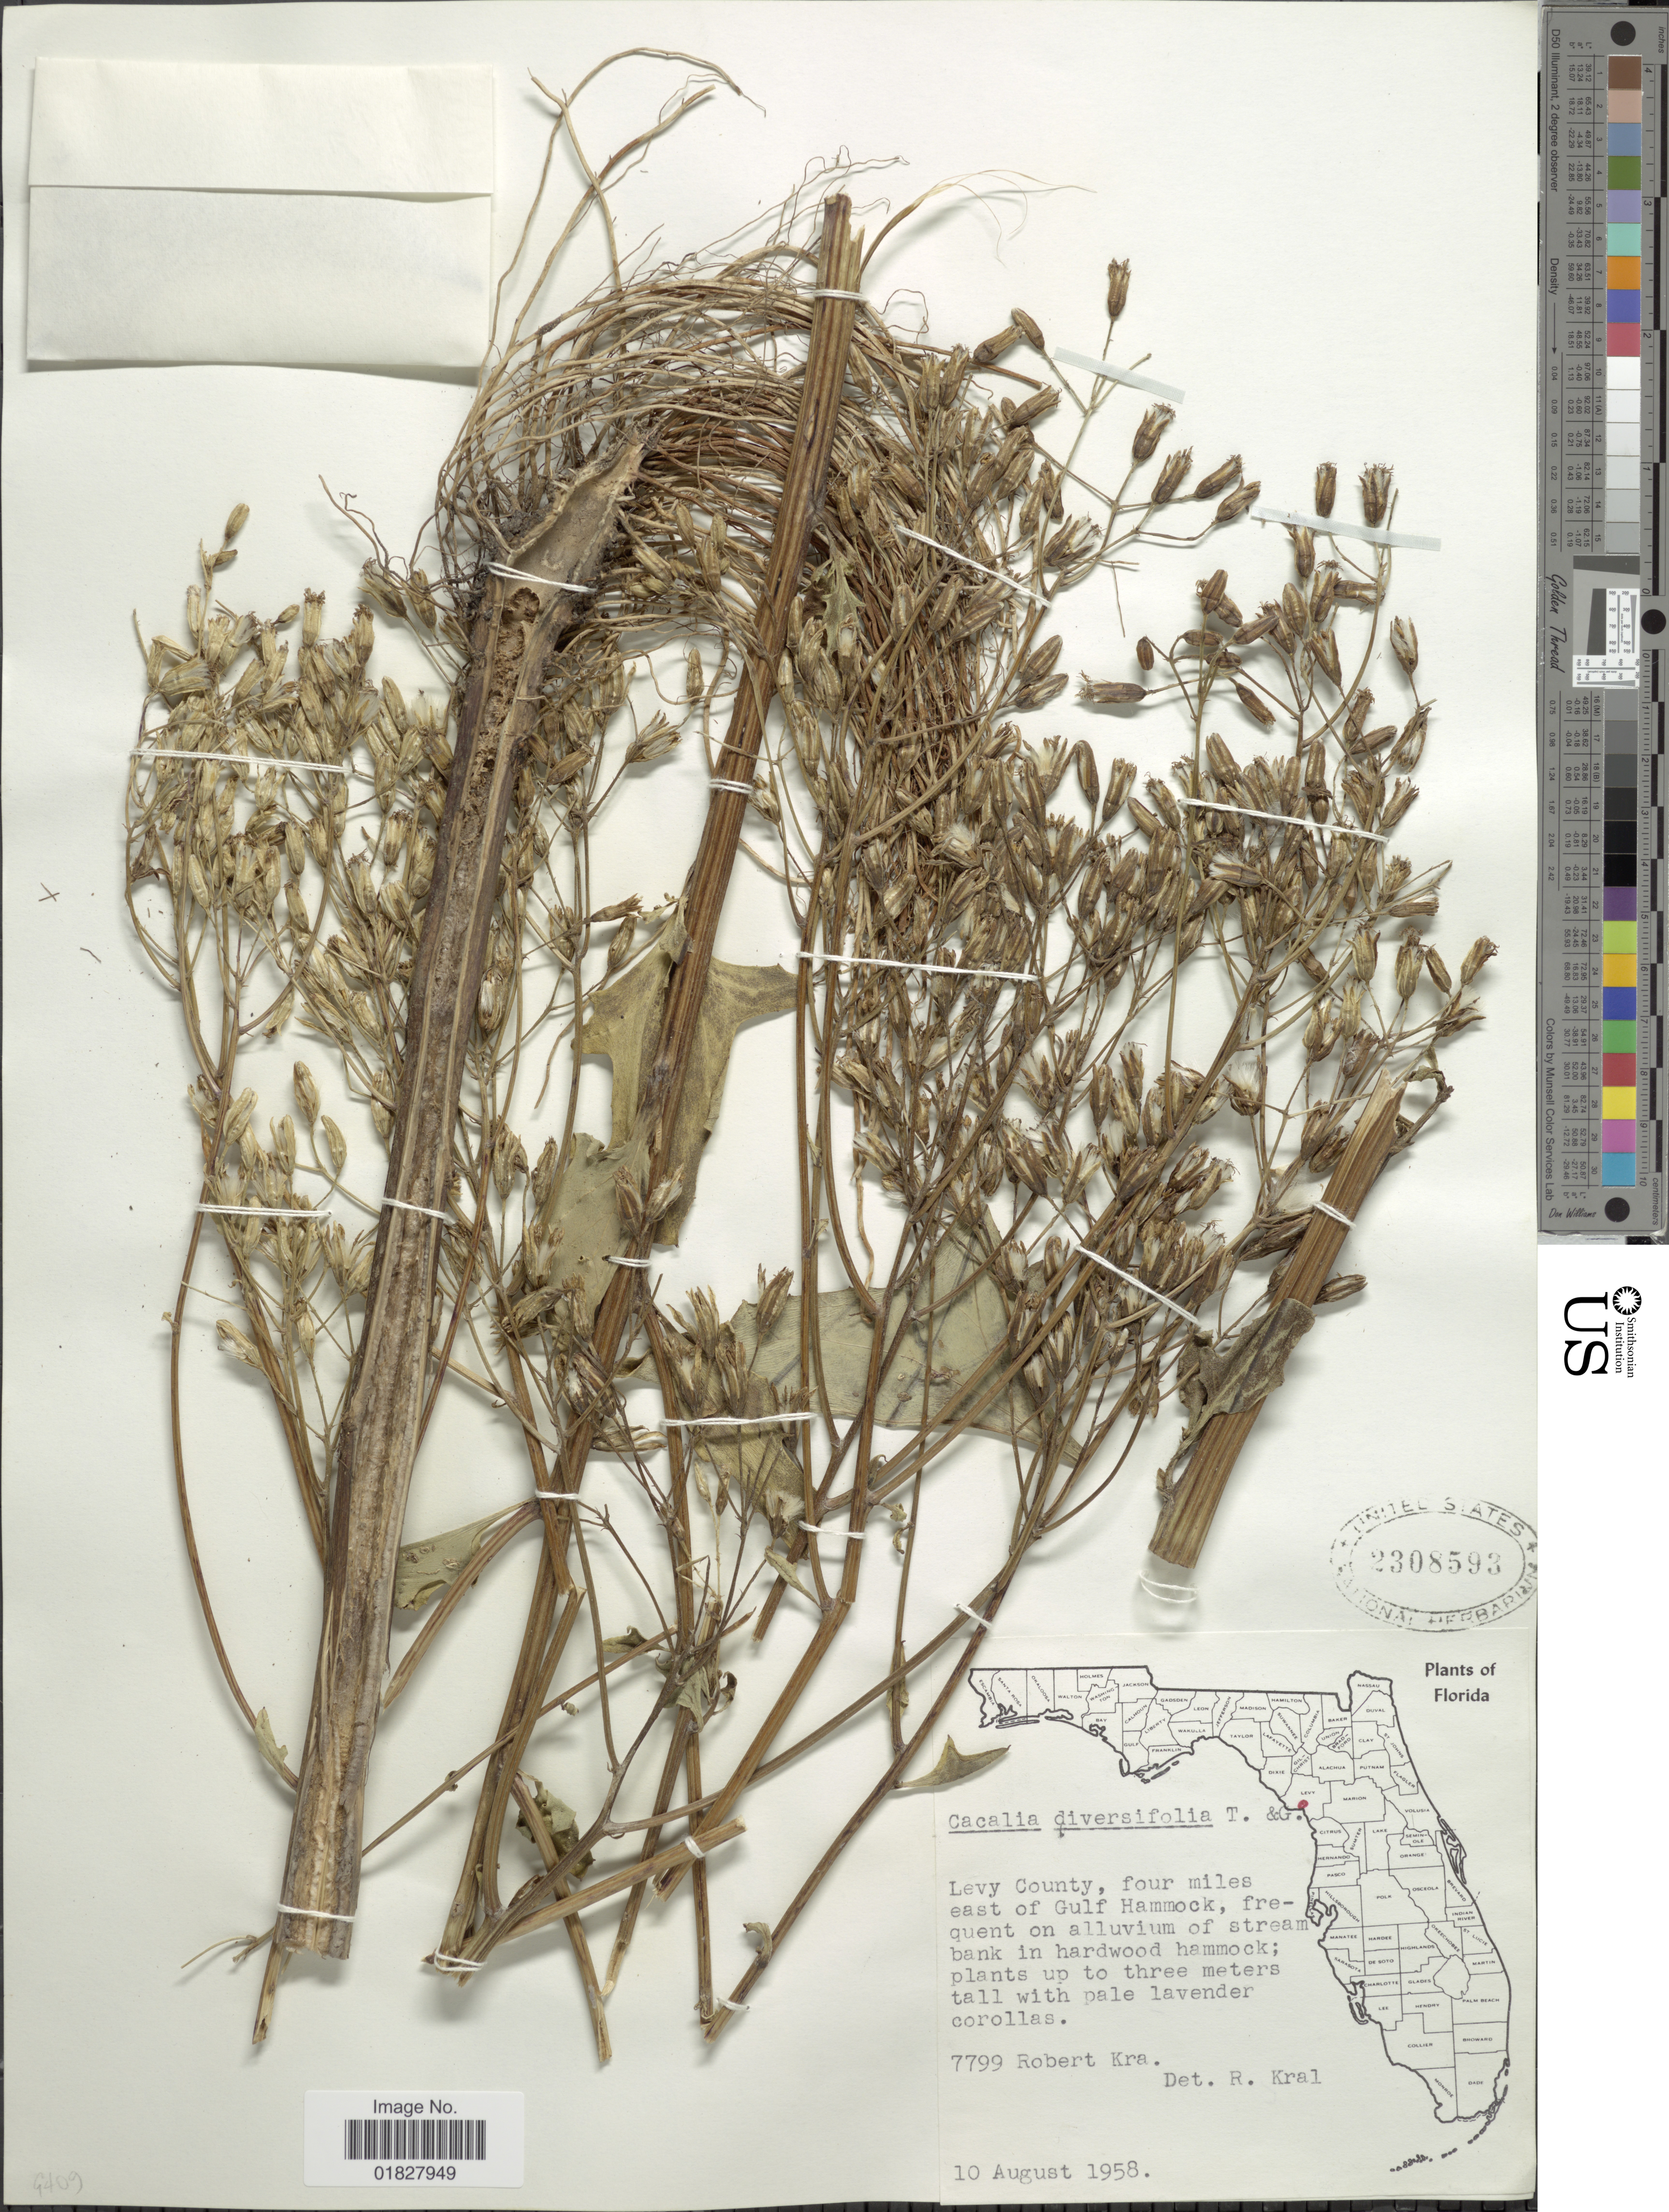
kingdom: Plantae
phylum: Tracheophyta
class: Magnoliopsida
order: Asterales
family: Asteraceae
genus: Arnoglossum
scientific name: Arnoglossum diversifolium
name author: (Torr. & A. Gray) H. Rob.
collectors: R. Kral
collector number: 7799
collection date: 1958-08-10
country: United States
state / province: Florida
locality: Levy County, four miles east of Gulf Hammock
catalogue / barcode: US 2308593